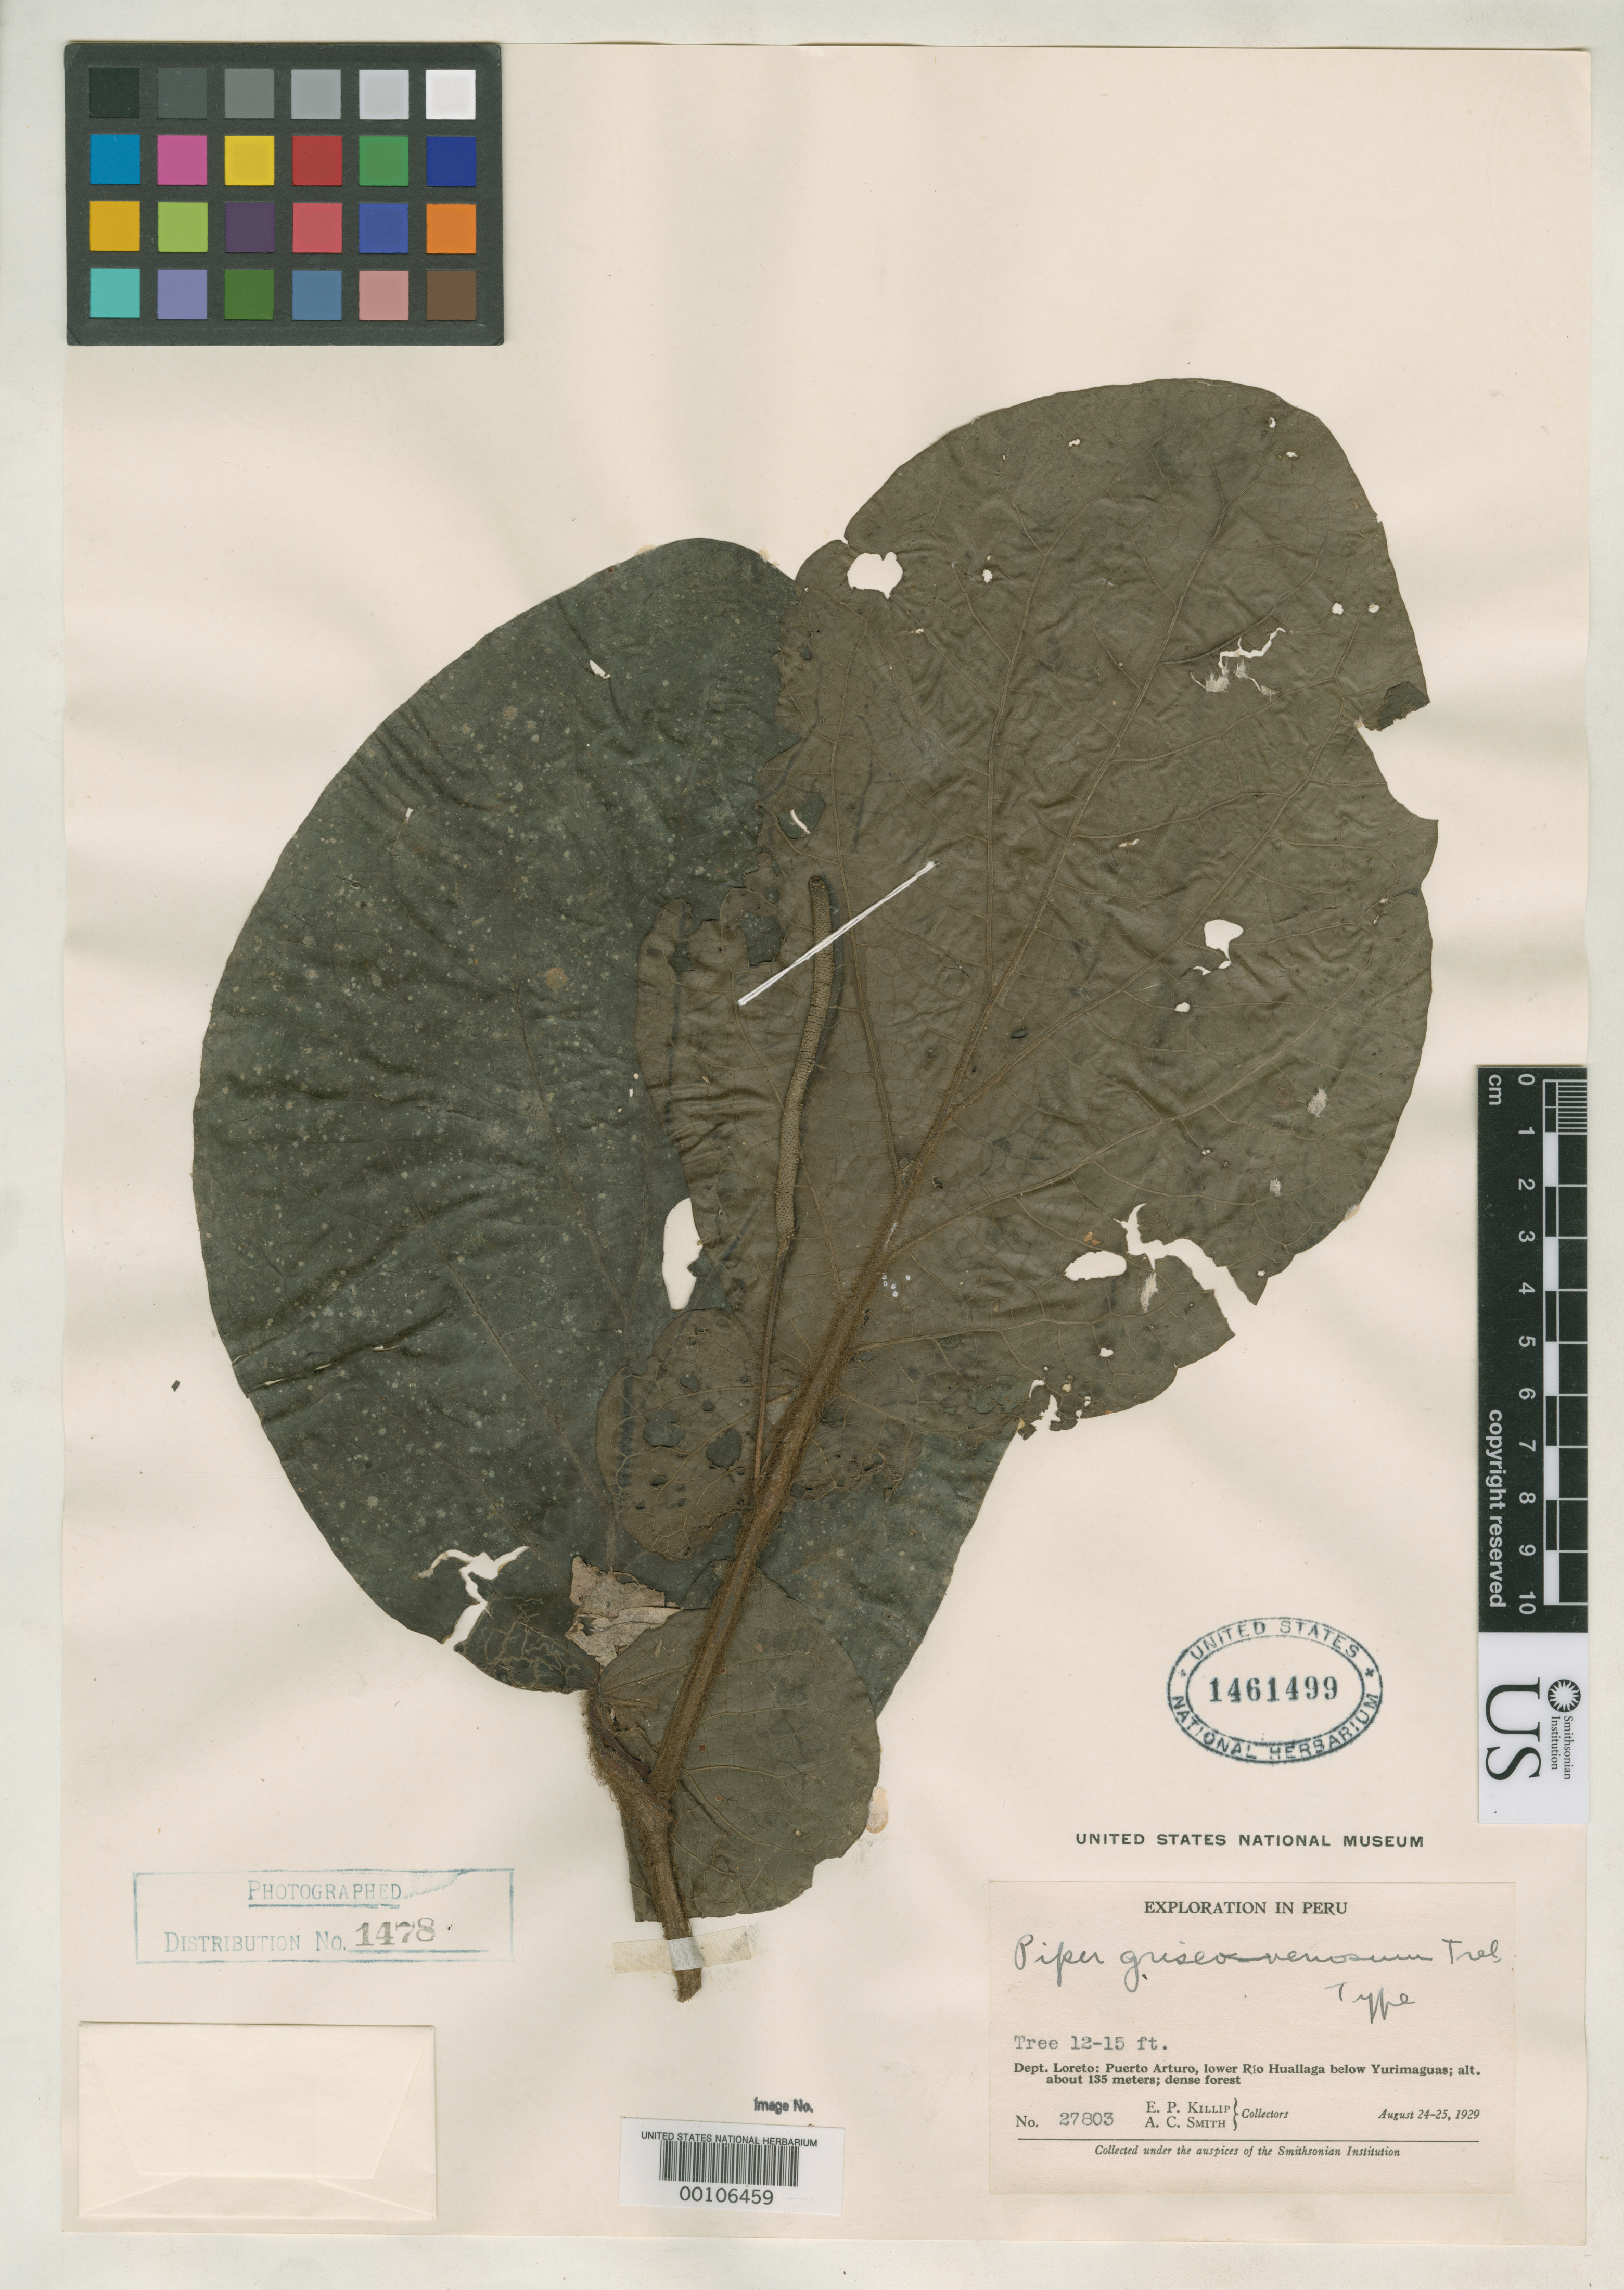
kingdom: Plantae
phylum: Tracheophyta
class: Magnoliopsida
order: Piperales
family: Piperaceae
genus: Piper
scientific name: Piper griseovenosum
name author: Trel. in J.F. Macbr.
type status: Holotype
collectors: E. P. Killip & A. C. Smith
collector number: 27803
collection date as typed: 24 Aug 1929 to 25 Aug 1929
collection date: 1929-08-24/1929-08-25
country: Peru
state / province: Loreto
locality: Puerto Arturo, lower Rio Huallaga below Yurimaguas.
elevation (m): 135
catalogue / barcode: US 1461499